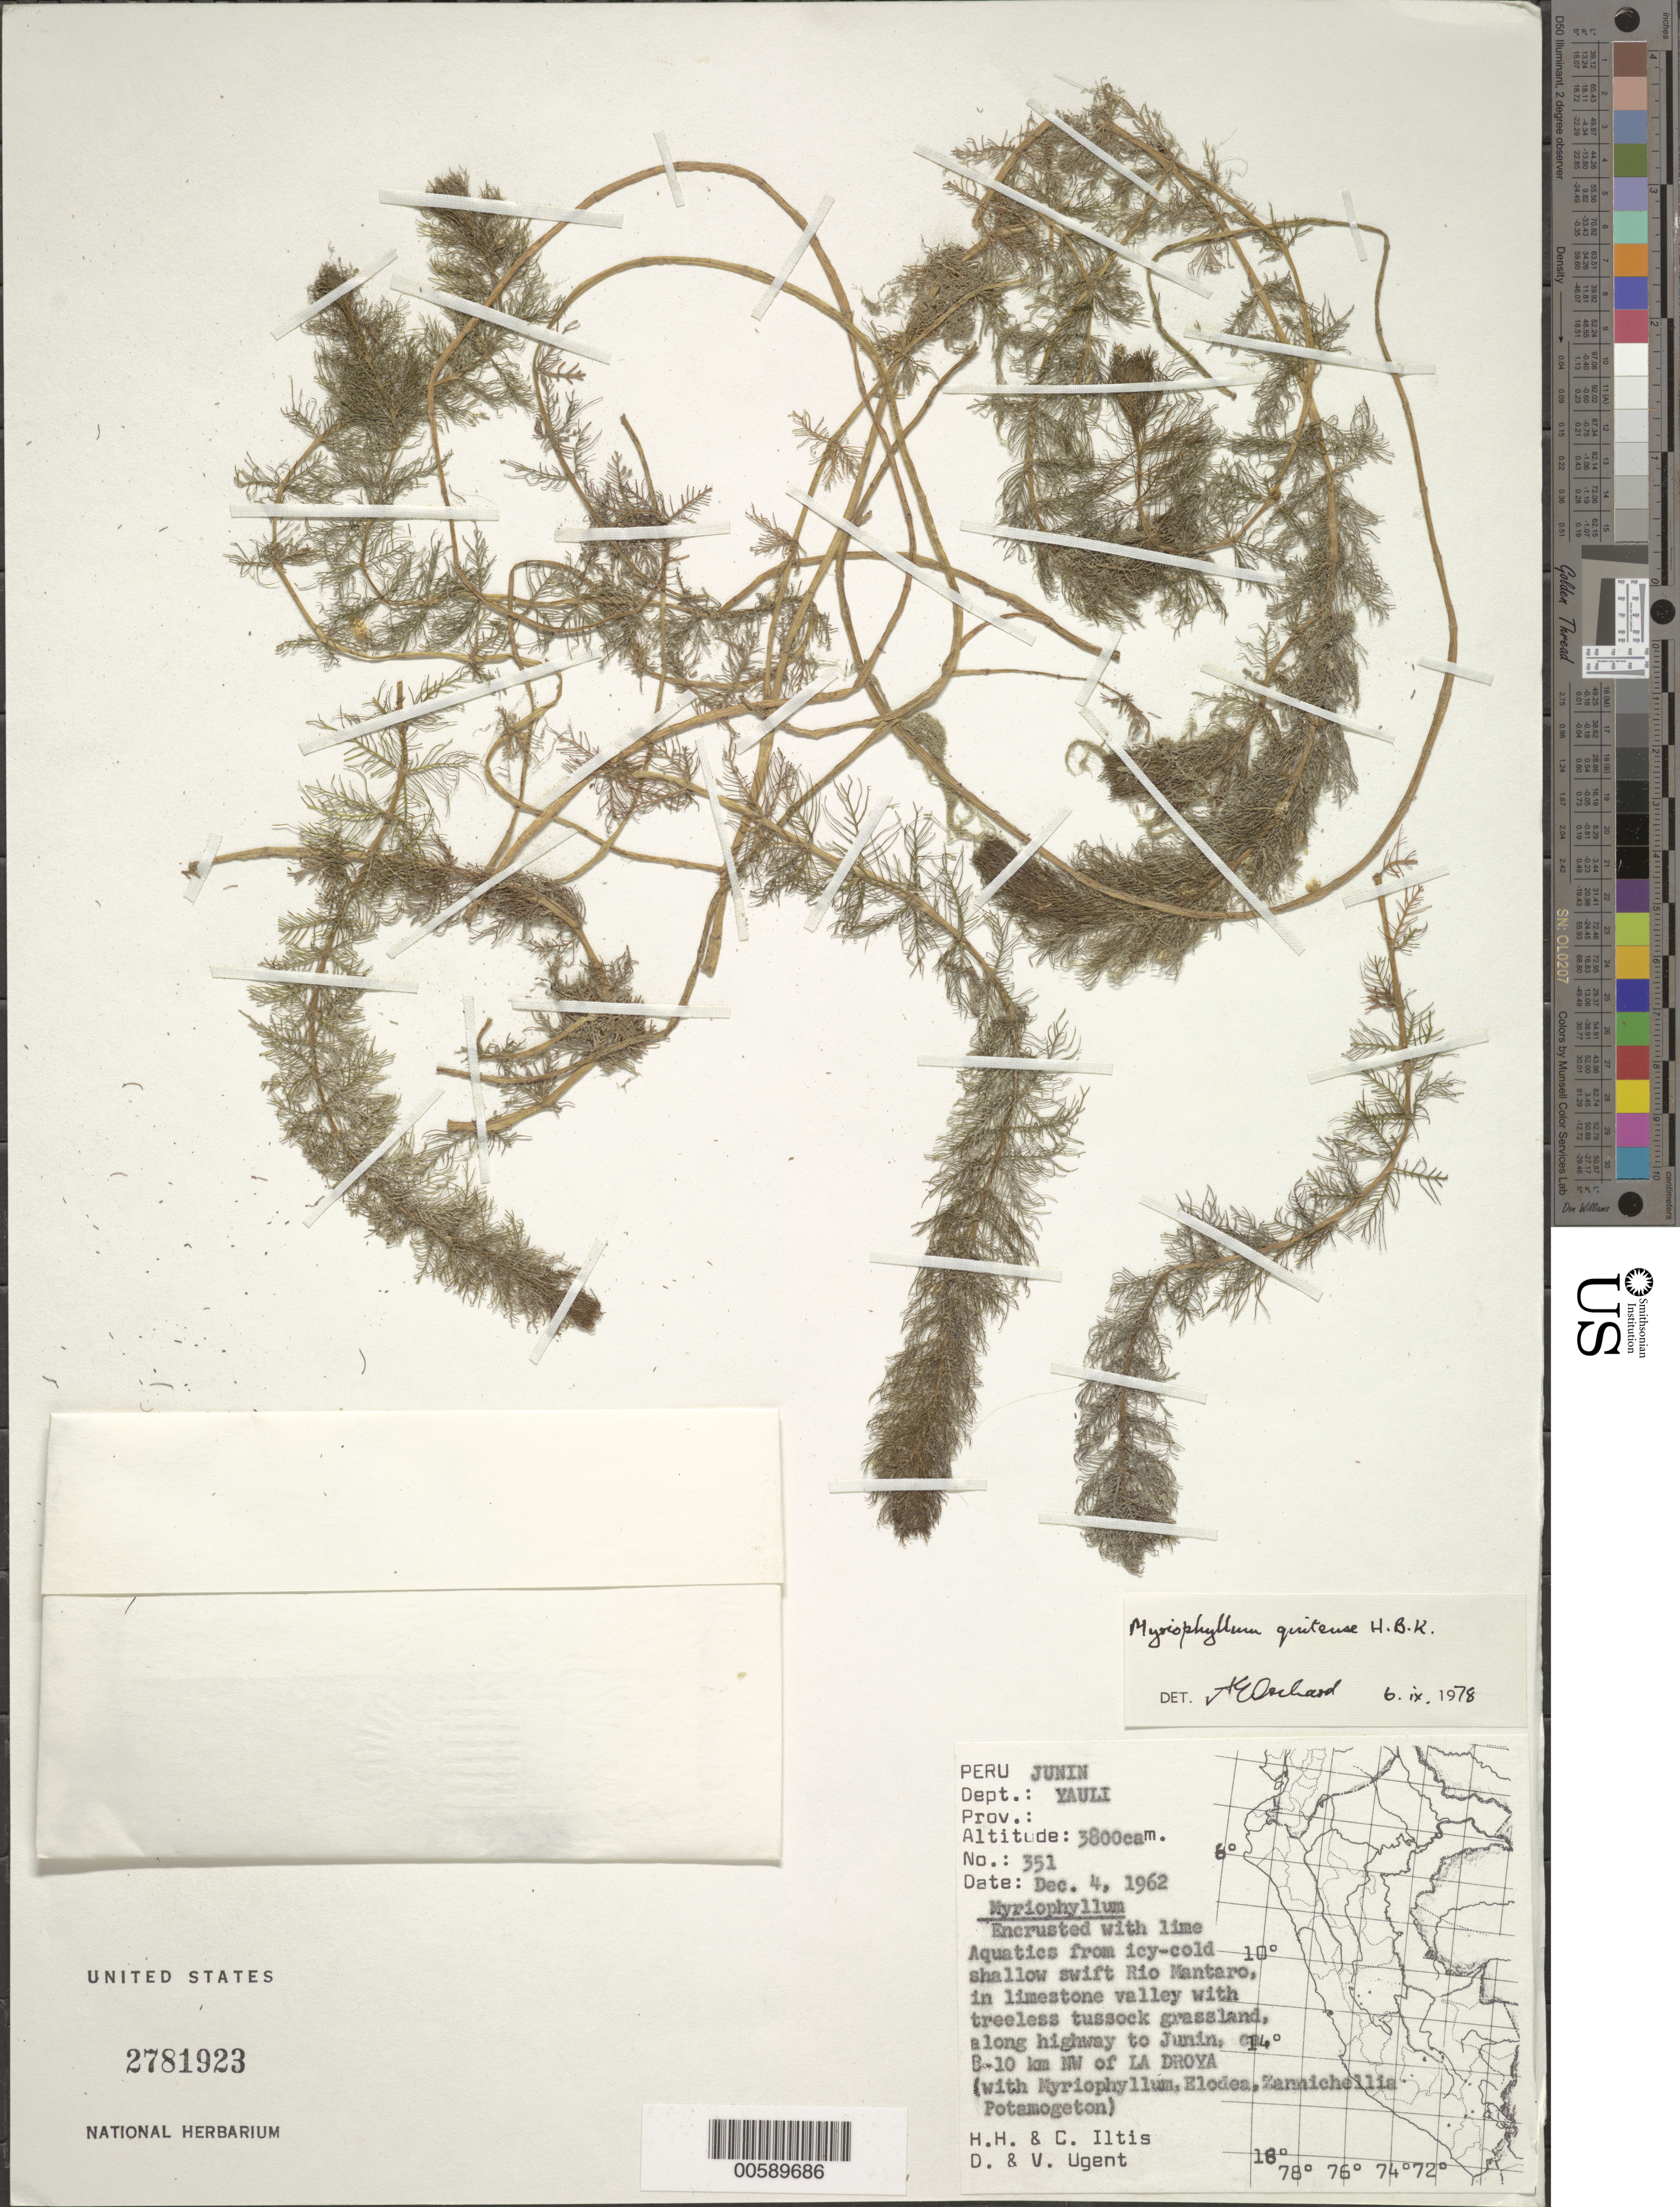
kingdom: Plantae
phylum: Tracheophyta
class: Magnoliopsida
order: Saxifragales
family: Haloragaceae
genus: Myriophyllum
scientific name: Myriophyllum quitense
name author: Kunth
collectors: H. H. Iltis, C. M Iltis, D. Ugent & V. Ugent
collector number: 351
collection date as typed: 04 Dec 1962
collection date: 1962-12-04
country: Peru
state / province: Junín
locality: Yauli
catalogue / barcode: US 2781923